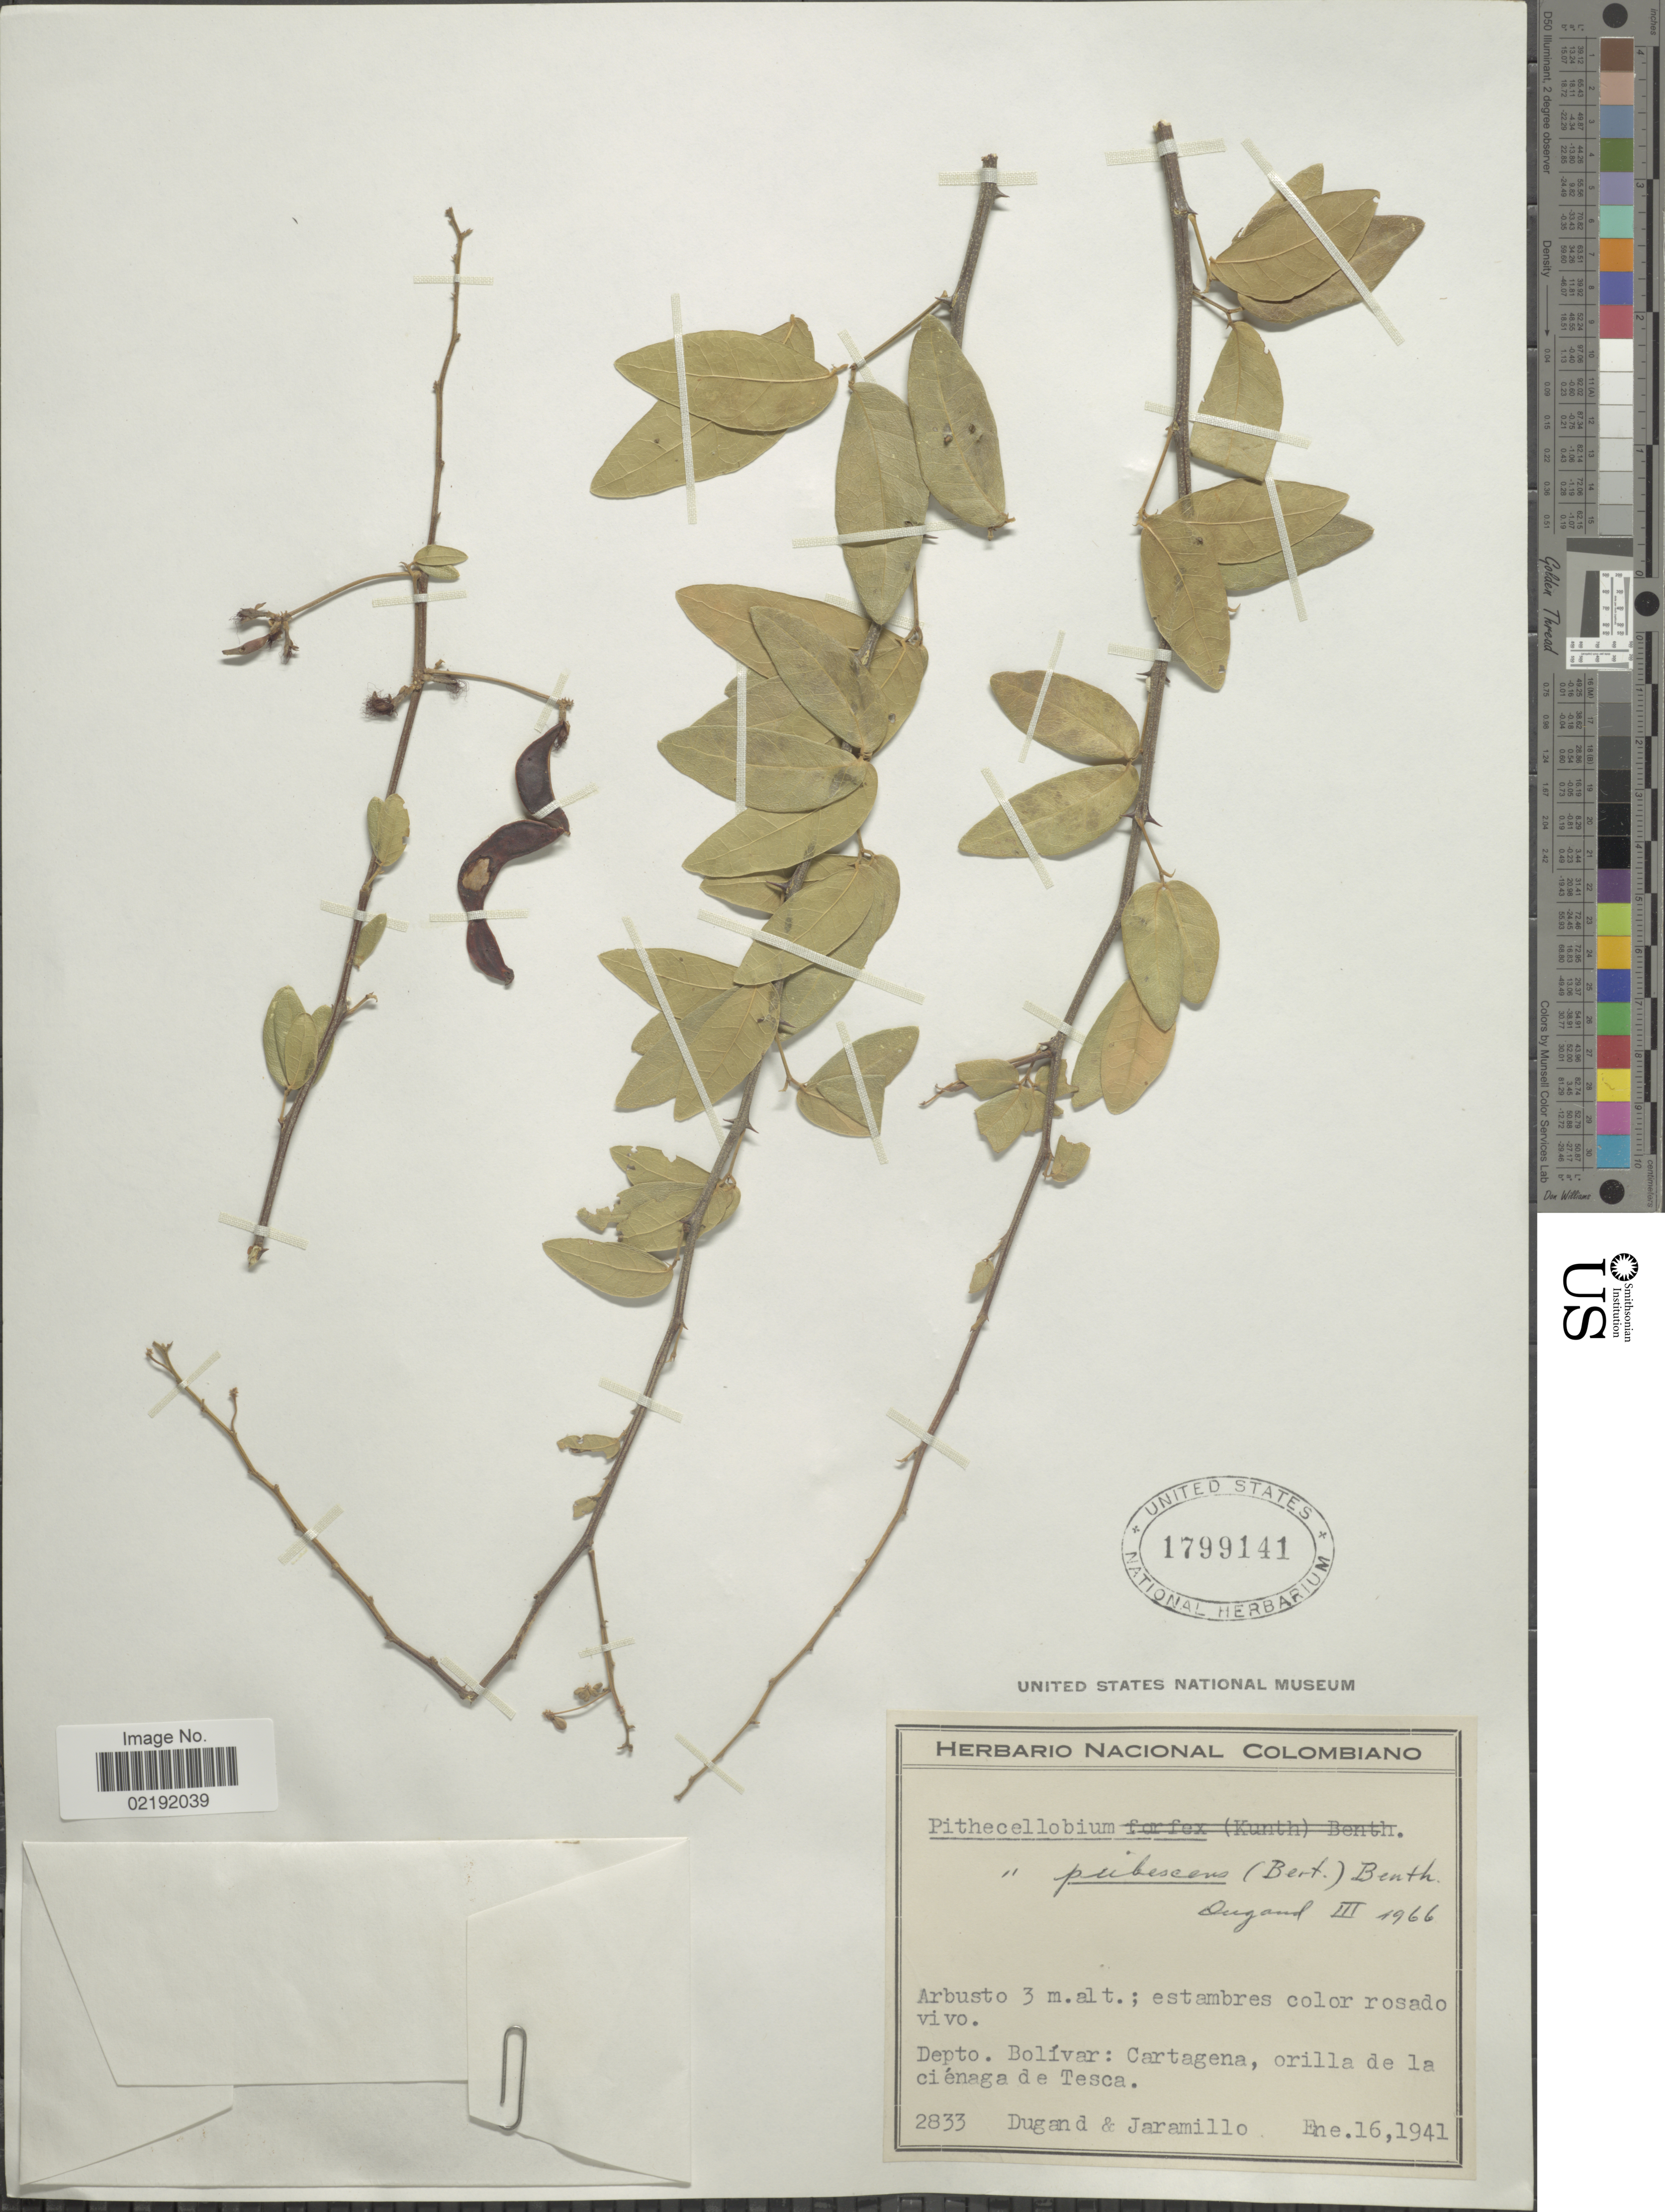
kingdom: Plantae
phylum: Tracheophyta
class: Magnoliopsida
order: Fabales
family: Fabaceae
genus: Pithecellobium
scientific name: Pithecellobium roseum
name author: (Vahl) Barneby & J.W. Grimes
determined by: U.S. National Herbarium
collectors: Dugand, -- & Jaramillo, --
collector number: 2833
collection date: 1941-01-16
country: Colombia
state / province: Bolívar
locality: Depto. Bolívar: Cartagena, orilla de la ciénaga de Tesca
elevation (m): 3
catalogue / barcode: US 1799141